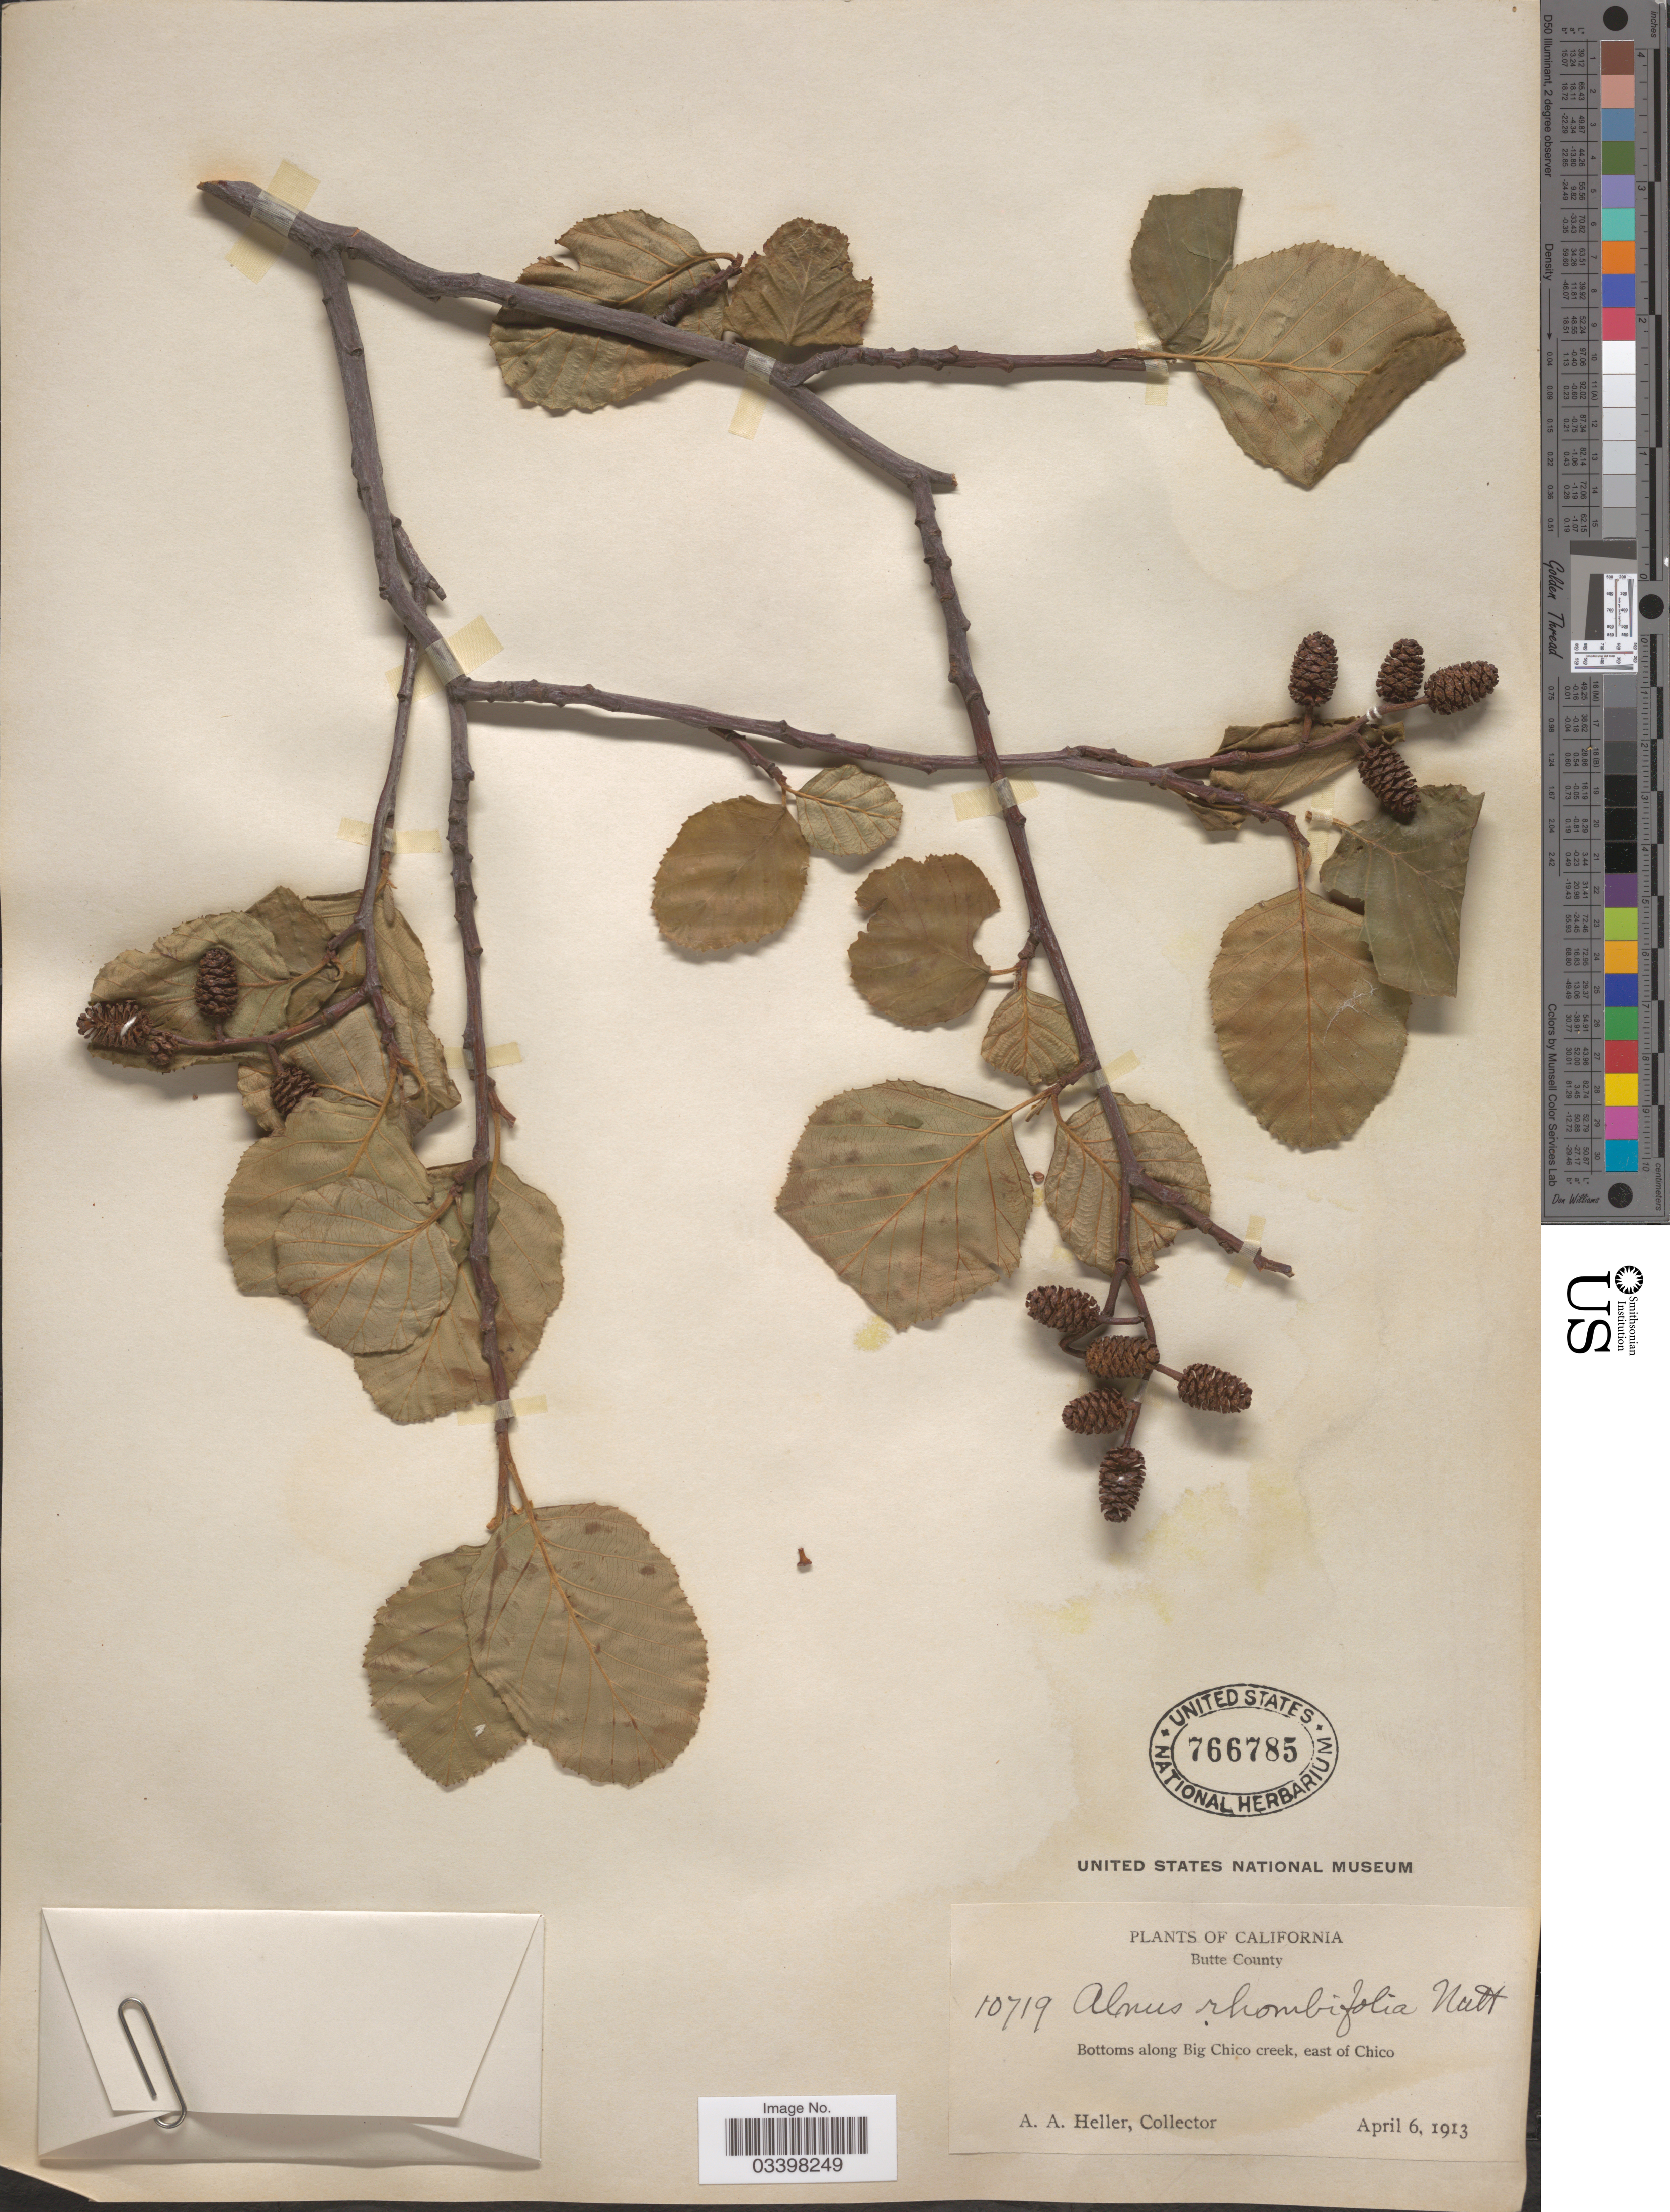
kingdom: Plantae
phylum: Tracheophyta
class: Magnoliopsida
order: Fagales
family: Betulaceae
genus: Alnus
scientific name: Alnus rhombifolia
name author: Nutt.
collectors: A. A. Heller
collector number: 10719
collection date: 1913-04-06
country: United States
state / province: California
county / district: Butte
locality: Butte County. Bottoms along Big Chepo Chico creek, east of Chico.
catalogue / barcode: US 766785